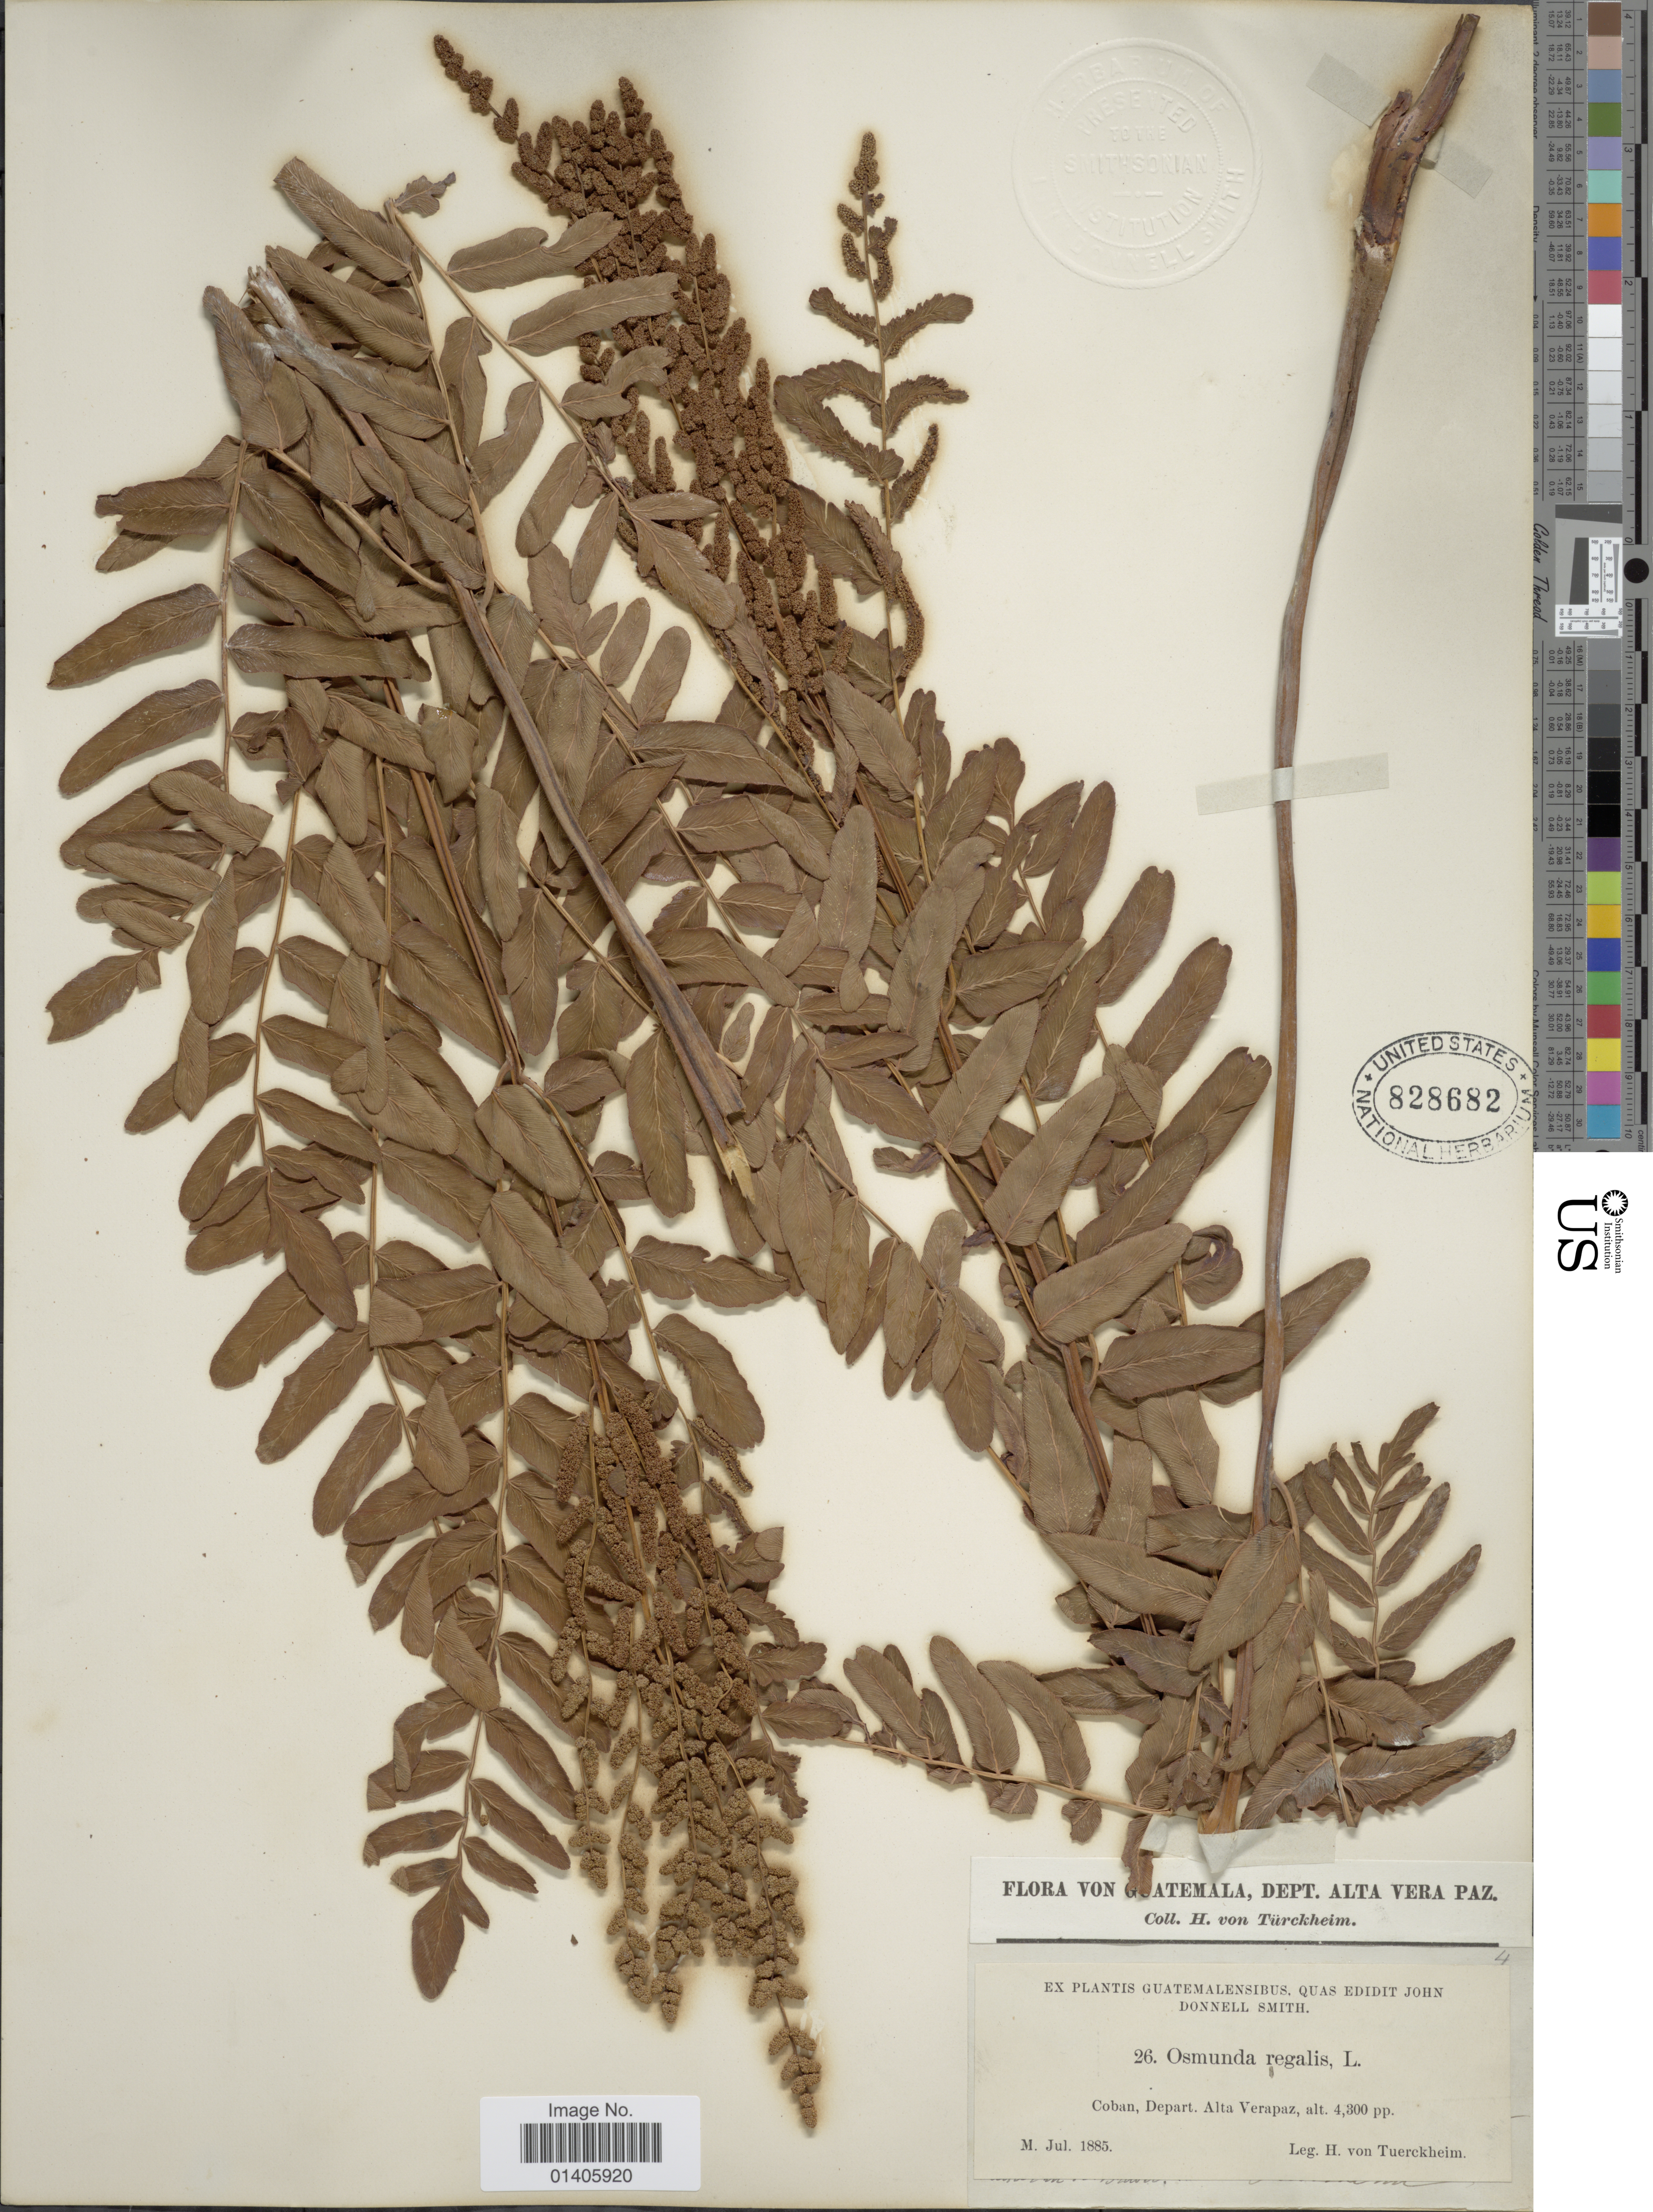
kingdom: Plantae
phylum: Tracheophyta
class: Polypodiopsida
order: Osmundales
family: Osmundaceae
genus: Osmunda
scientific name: Osmunda regalis var. spectabilis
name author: (Willd.) A. Gray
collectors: H. von Türckheim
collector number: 26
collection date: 1885-07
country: Guatemala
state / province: Alta Verapaz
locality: Coban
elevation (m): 1311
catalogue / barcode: US 828682